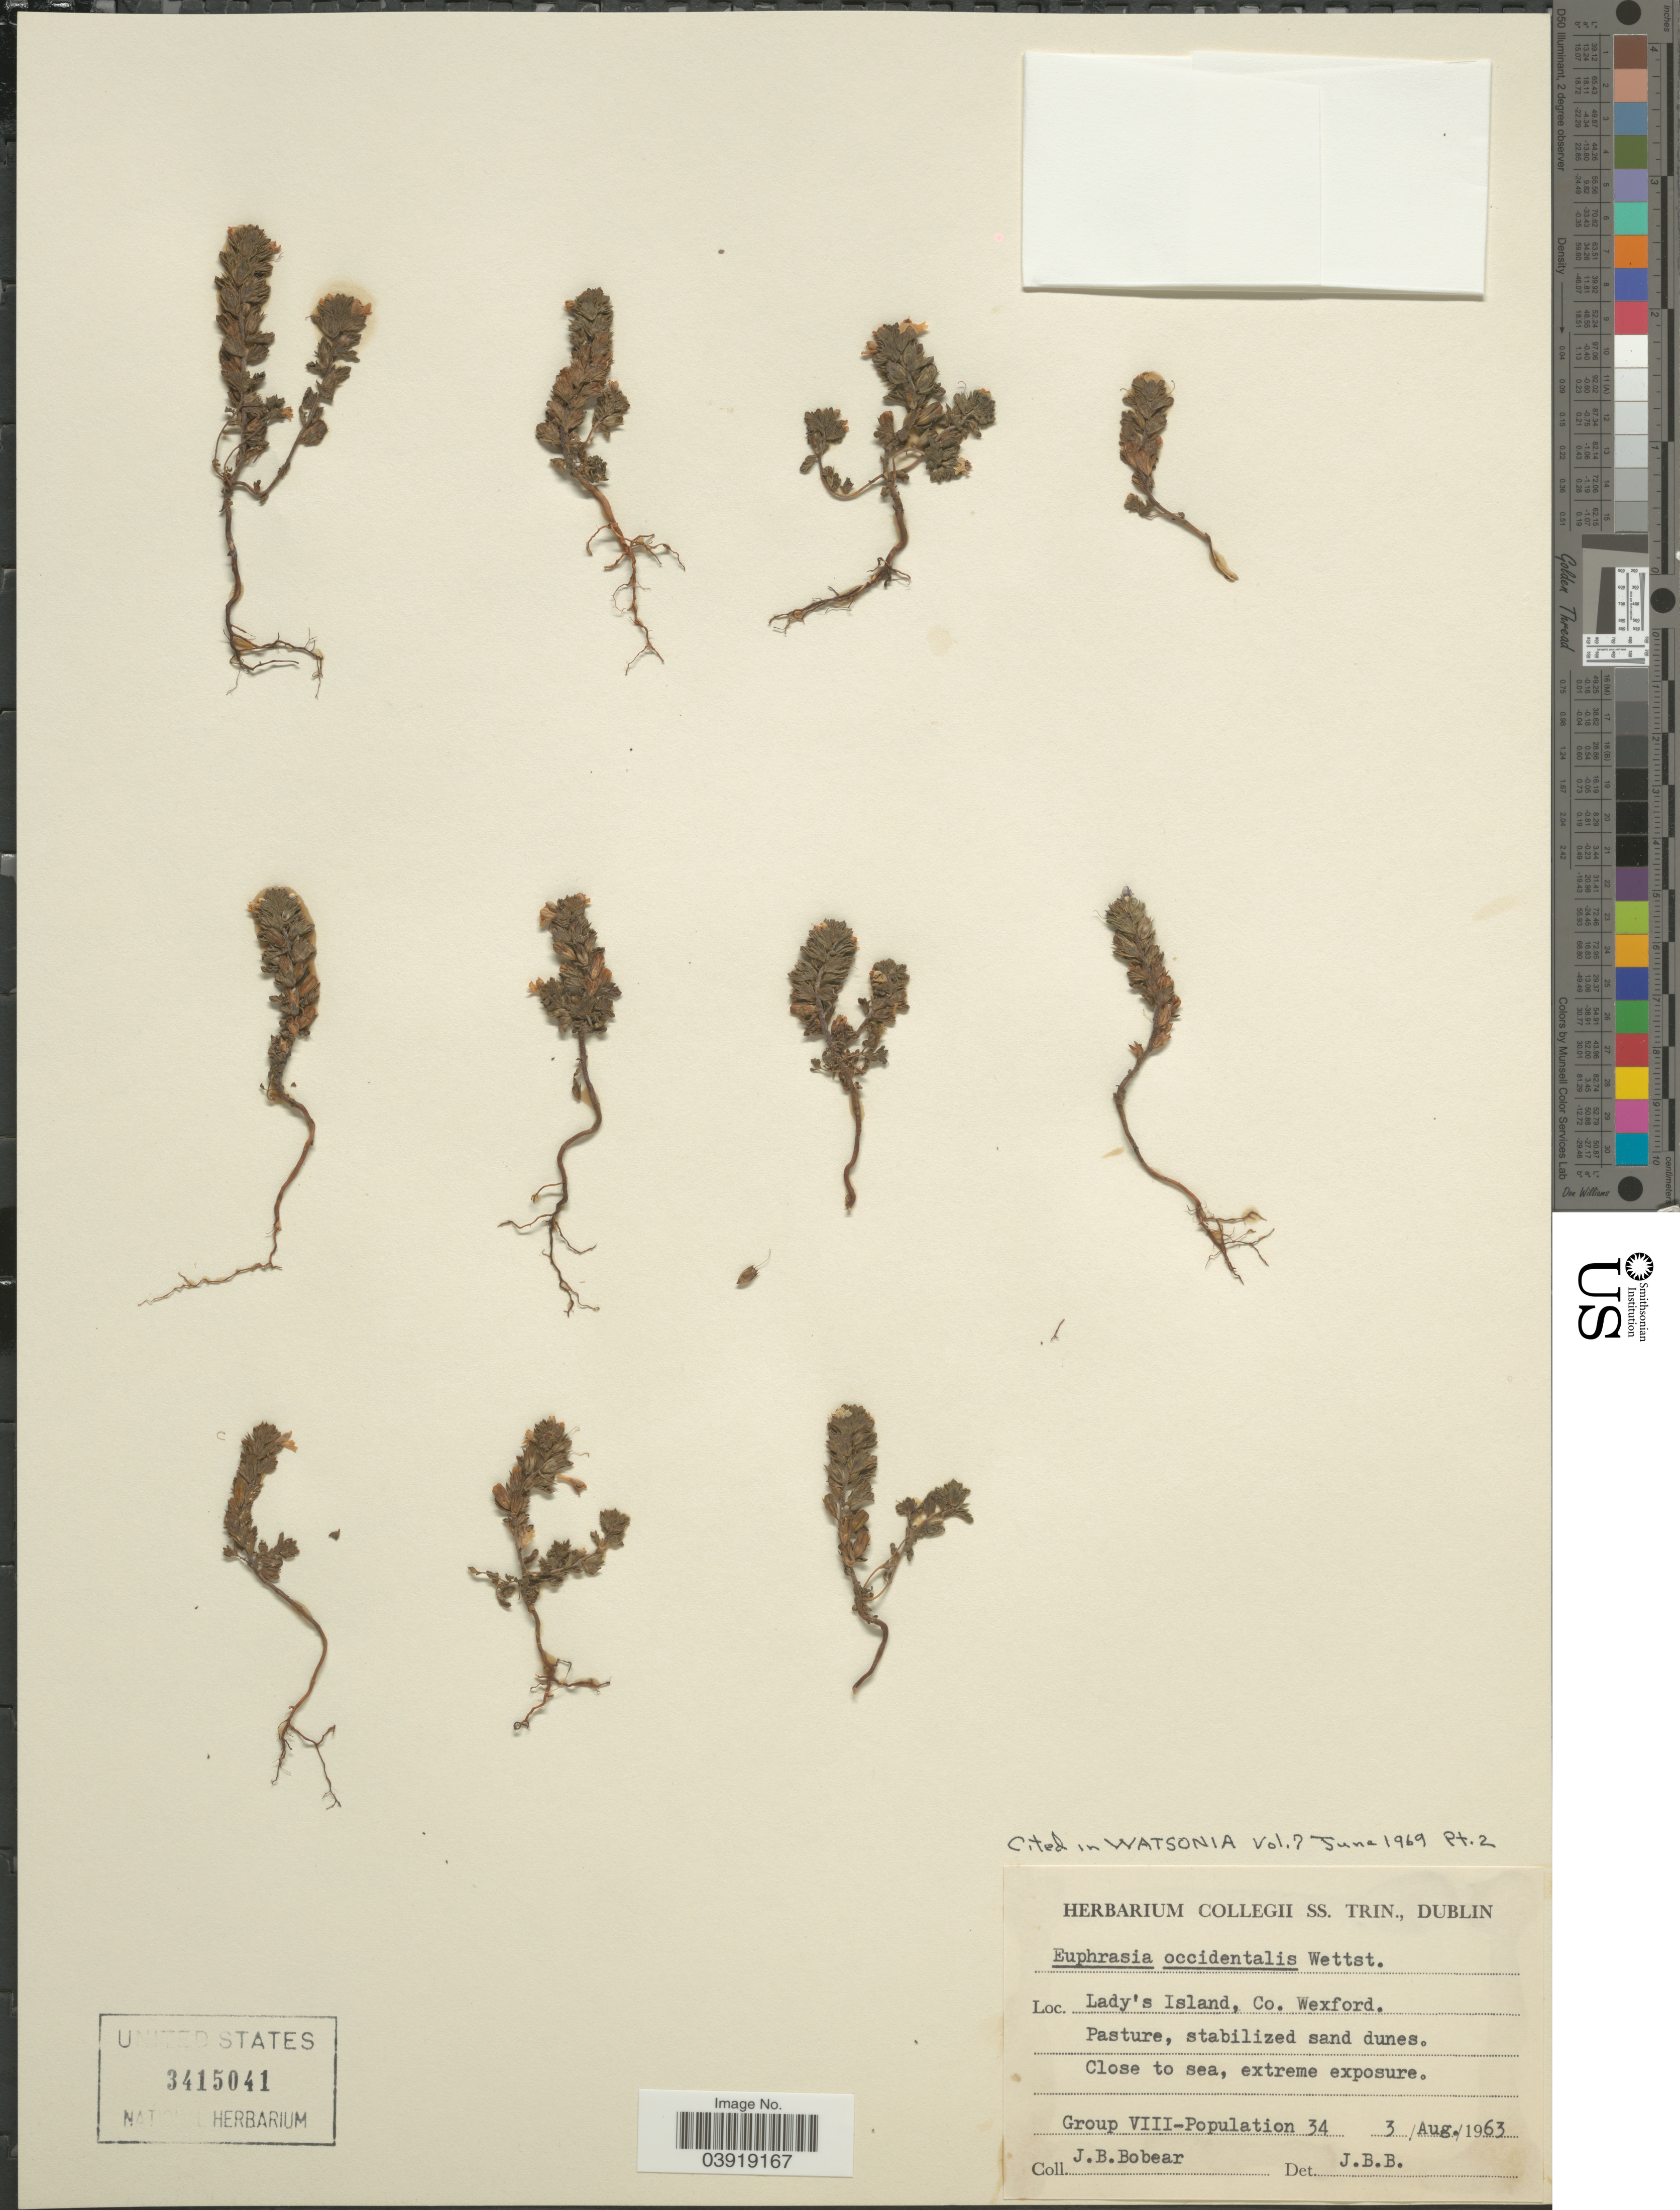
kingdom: Plantae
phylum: Tracheophyta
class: Magnoliopsida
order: Lamiales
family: Orobanchaceae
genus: Euphrasia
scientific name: Euphrasia occidentalis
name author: Wettst.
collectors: J. Bobear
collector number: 34?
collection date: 1963-08-03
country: Ireland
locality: Lady's Island, Co. Wexford.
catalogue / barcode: US 3415041